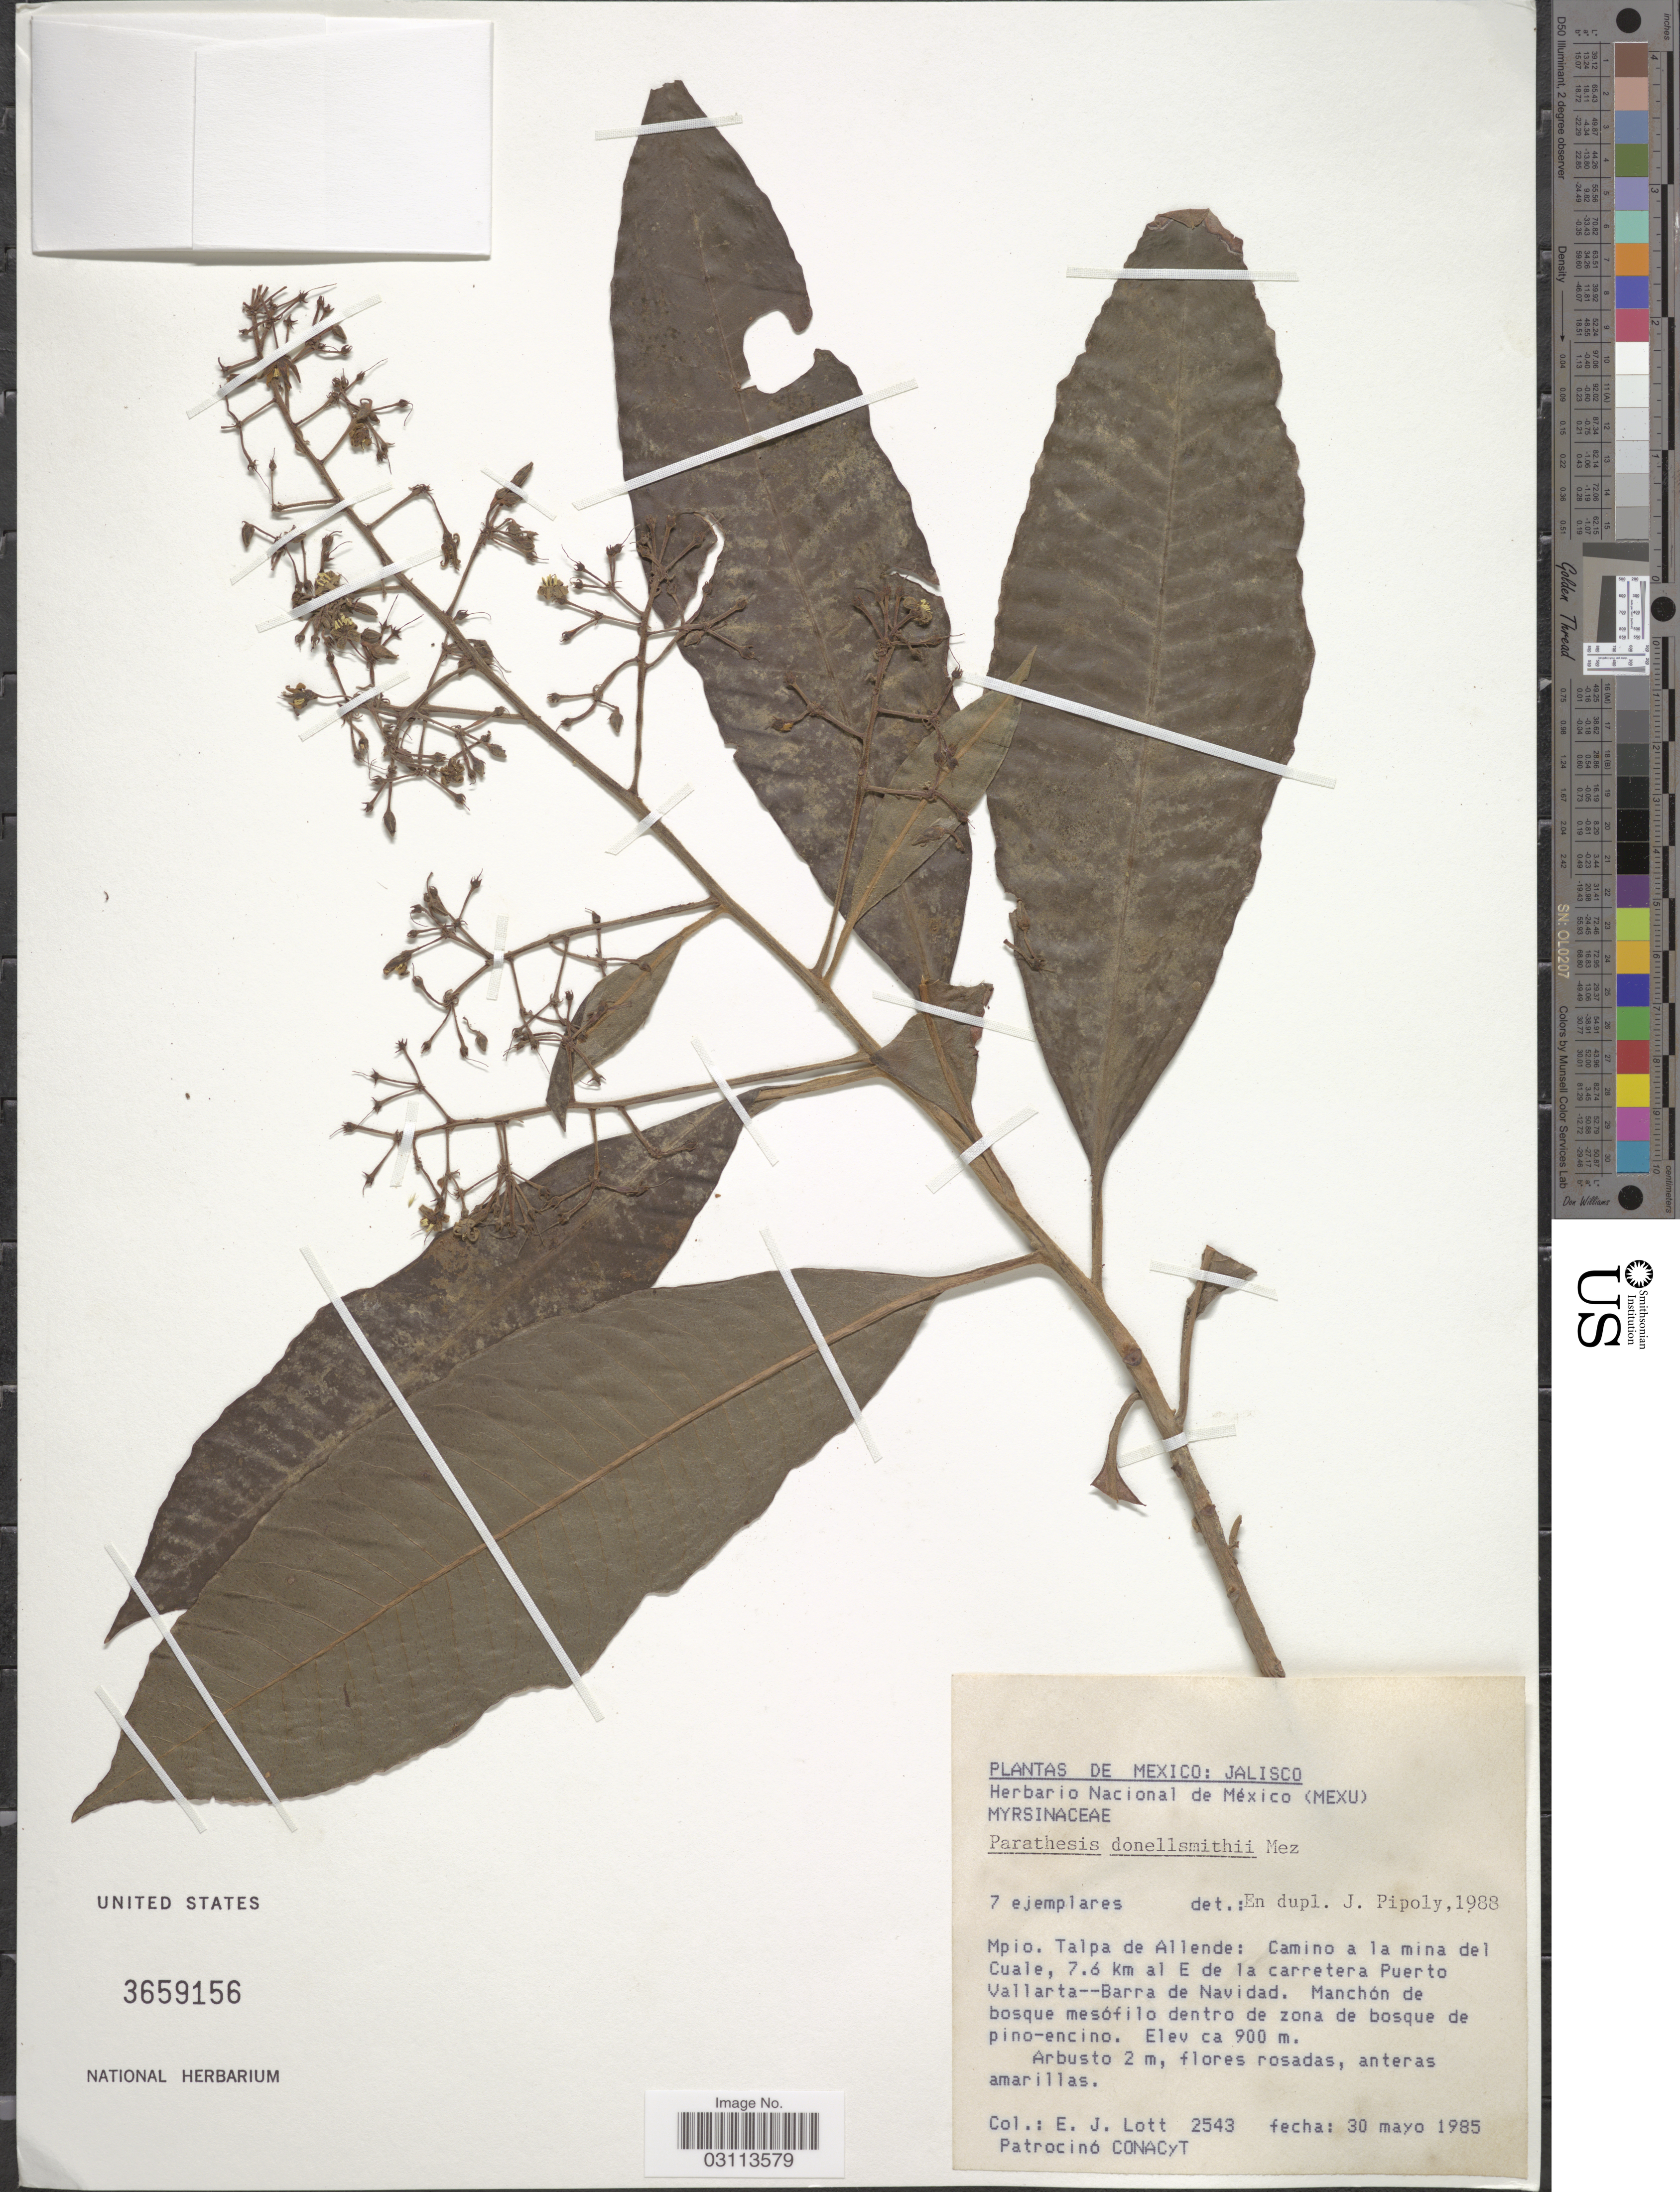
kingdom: Plantae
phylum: Tracheophyta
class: Magnoliopsida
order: Ericales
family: Primulaceae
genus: Parathesis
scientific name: Parathesis donnell-smithii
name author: Mez in Engl.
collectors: E. Lott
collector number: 2543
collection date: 1985-05-30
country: Mexico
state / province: Jalisco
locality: Mpio. Talpa de Allende: Camino a la mina del Cuale, 7.6 Km al E de la carretera Puerto Vallarta--Barra de Navidad.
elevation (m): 900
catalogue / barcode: US 3659156